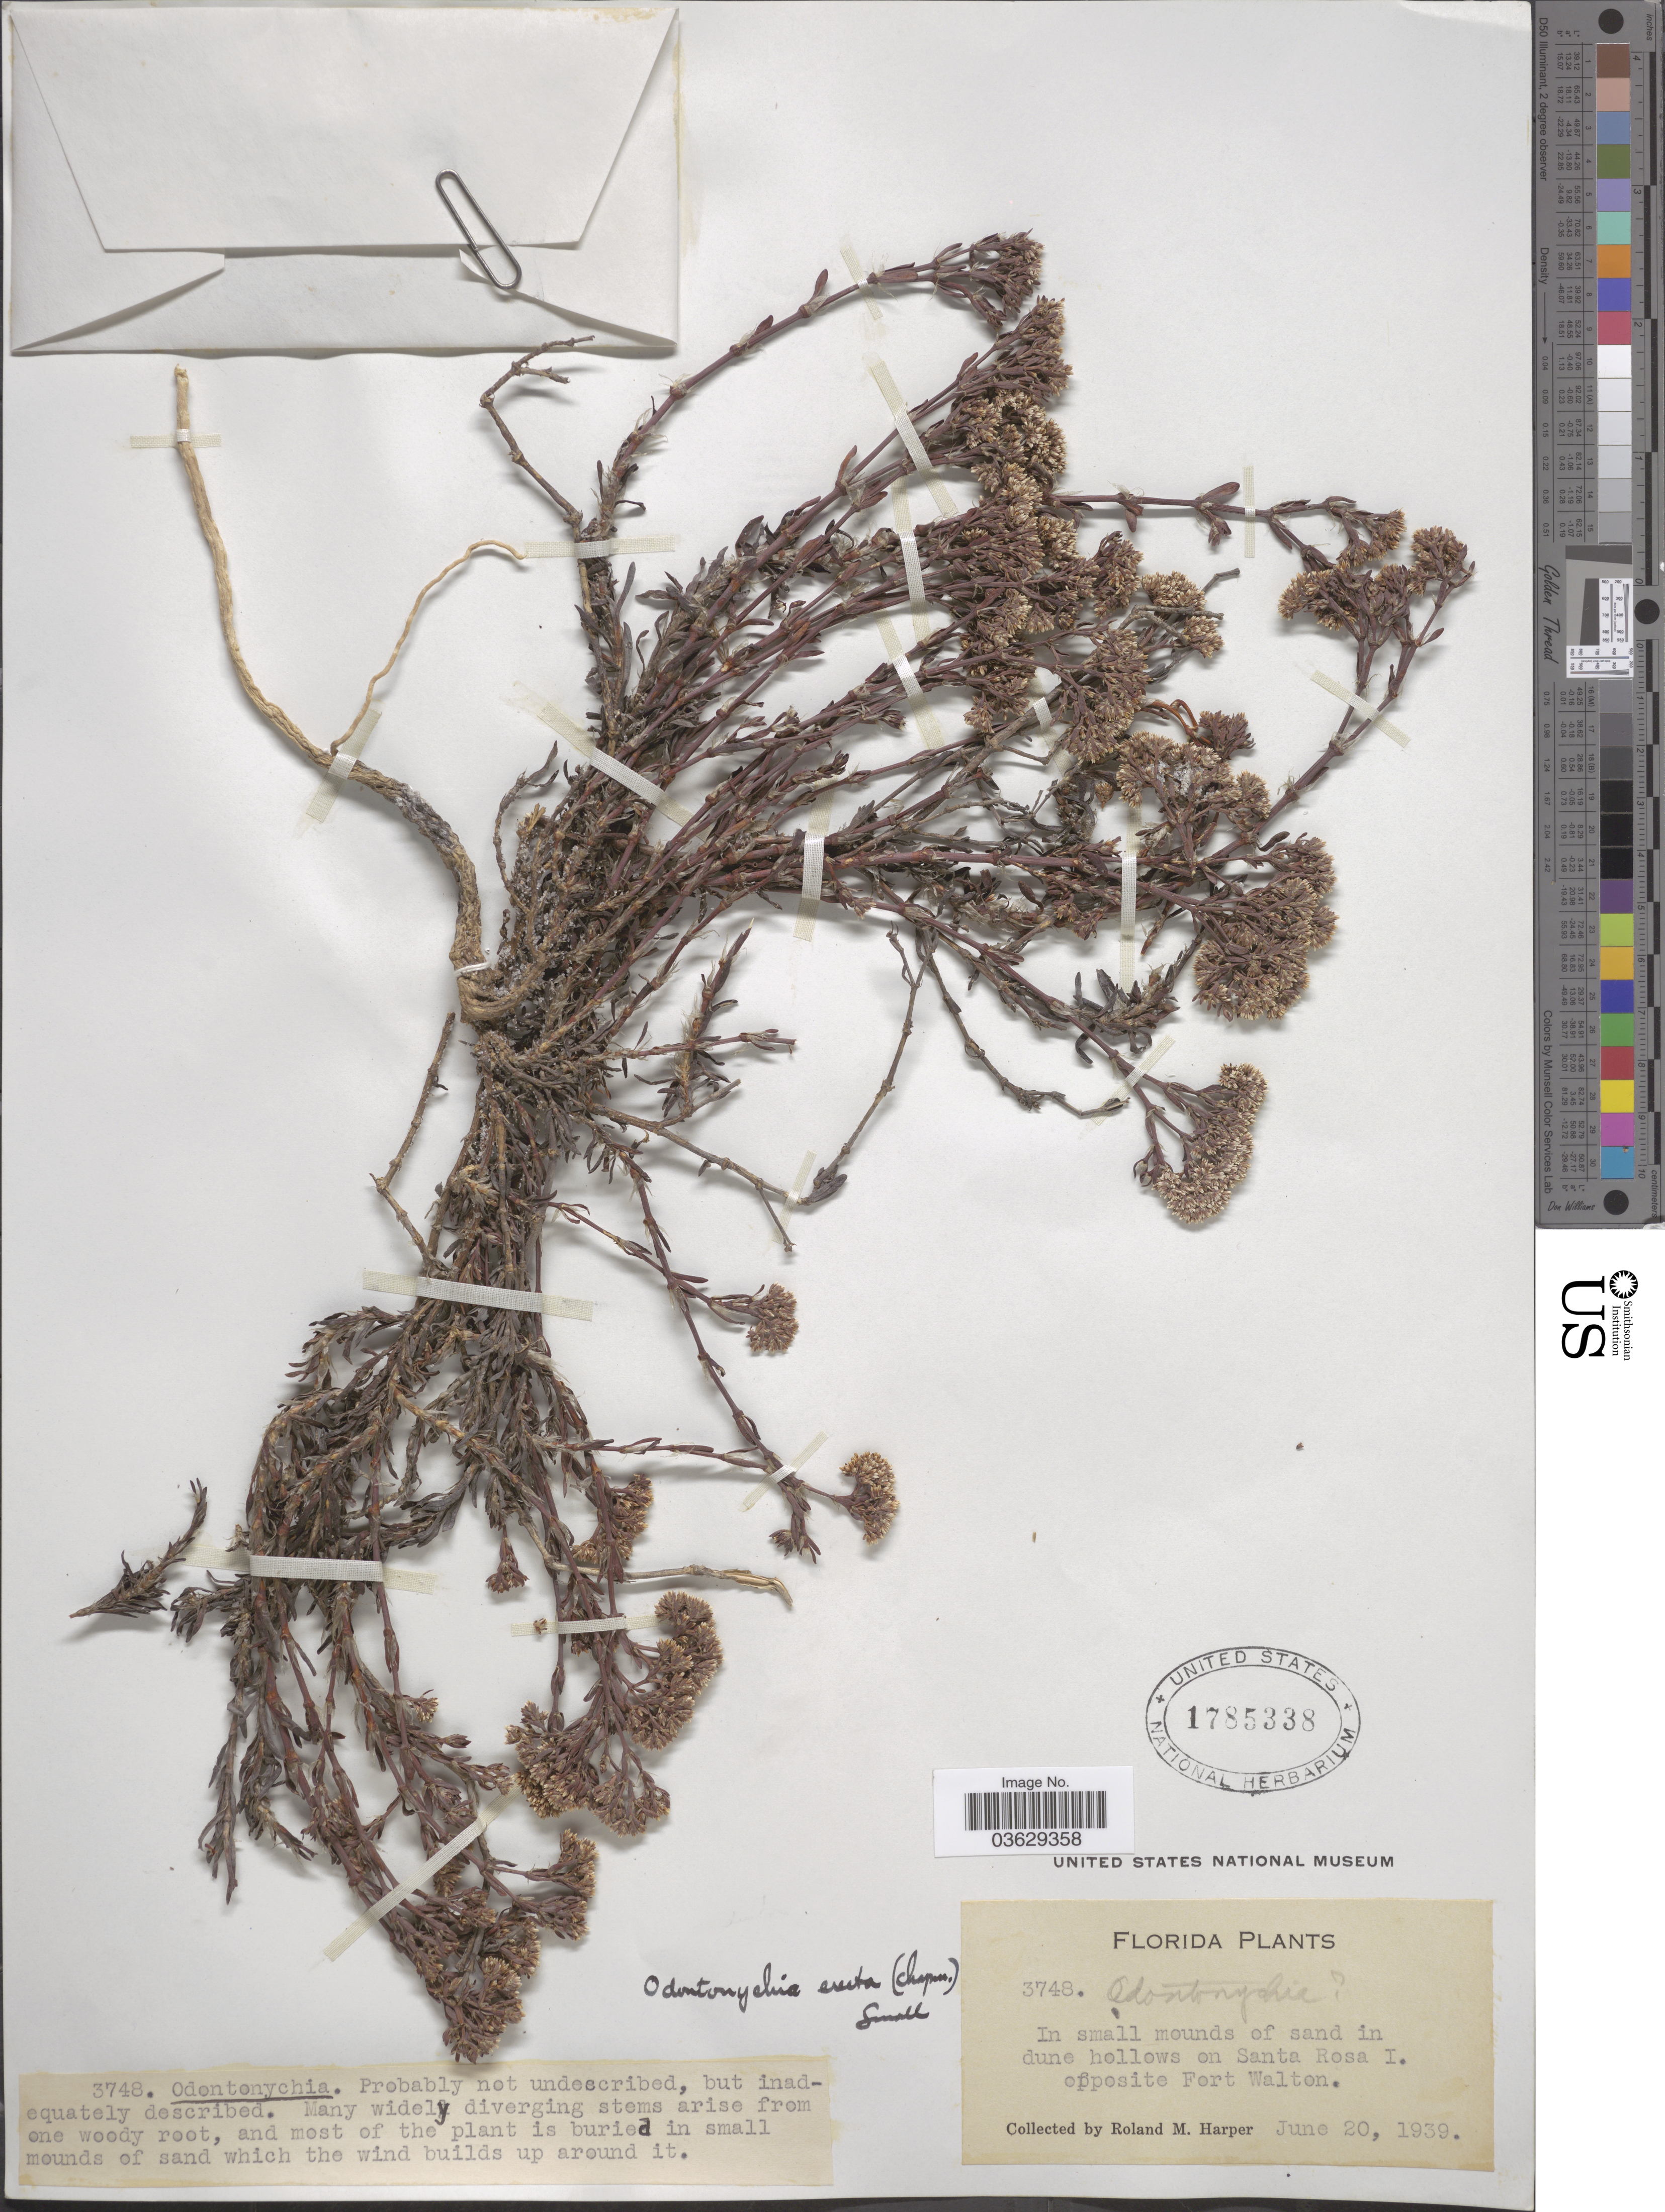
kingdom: Plantae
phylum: Tracheophyta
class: Magnoliopsida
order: Caryophyllales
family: Caryophyllaceae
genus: Paronychia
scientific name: Paronychia erecta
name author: (Chapm.) Shinners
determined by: Strong, Mark T., (BOT), Smithsonian Institution - National Museum of Natural History (UNITED STATES)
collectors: R. Harper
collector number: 3748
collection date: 1939-06-20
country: United States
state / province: Florida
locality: In small mounds of sand in dune hollows on Santa Rosa I. opposite Fort Walton.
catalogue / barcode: US 1785338